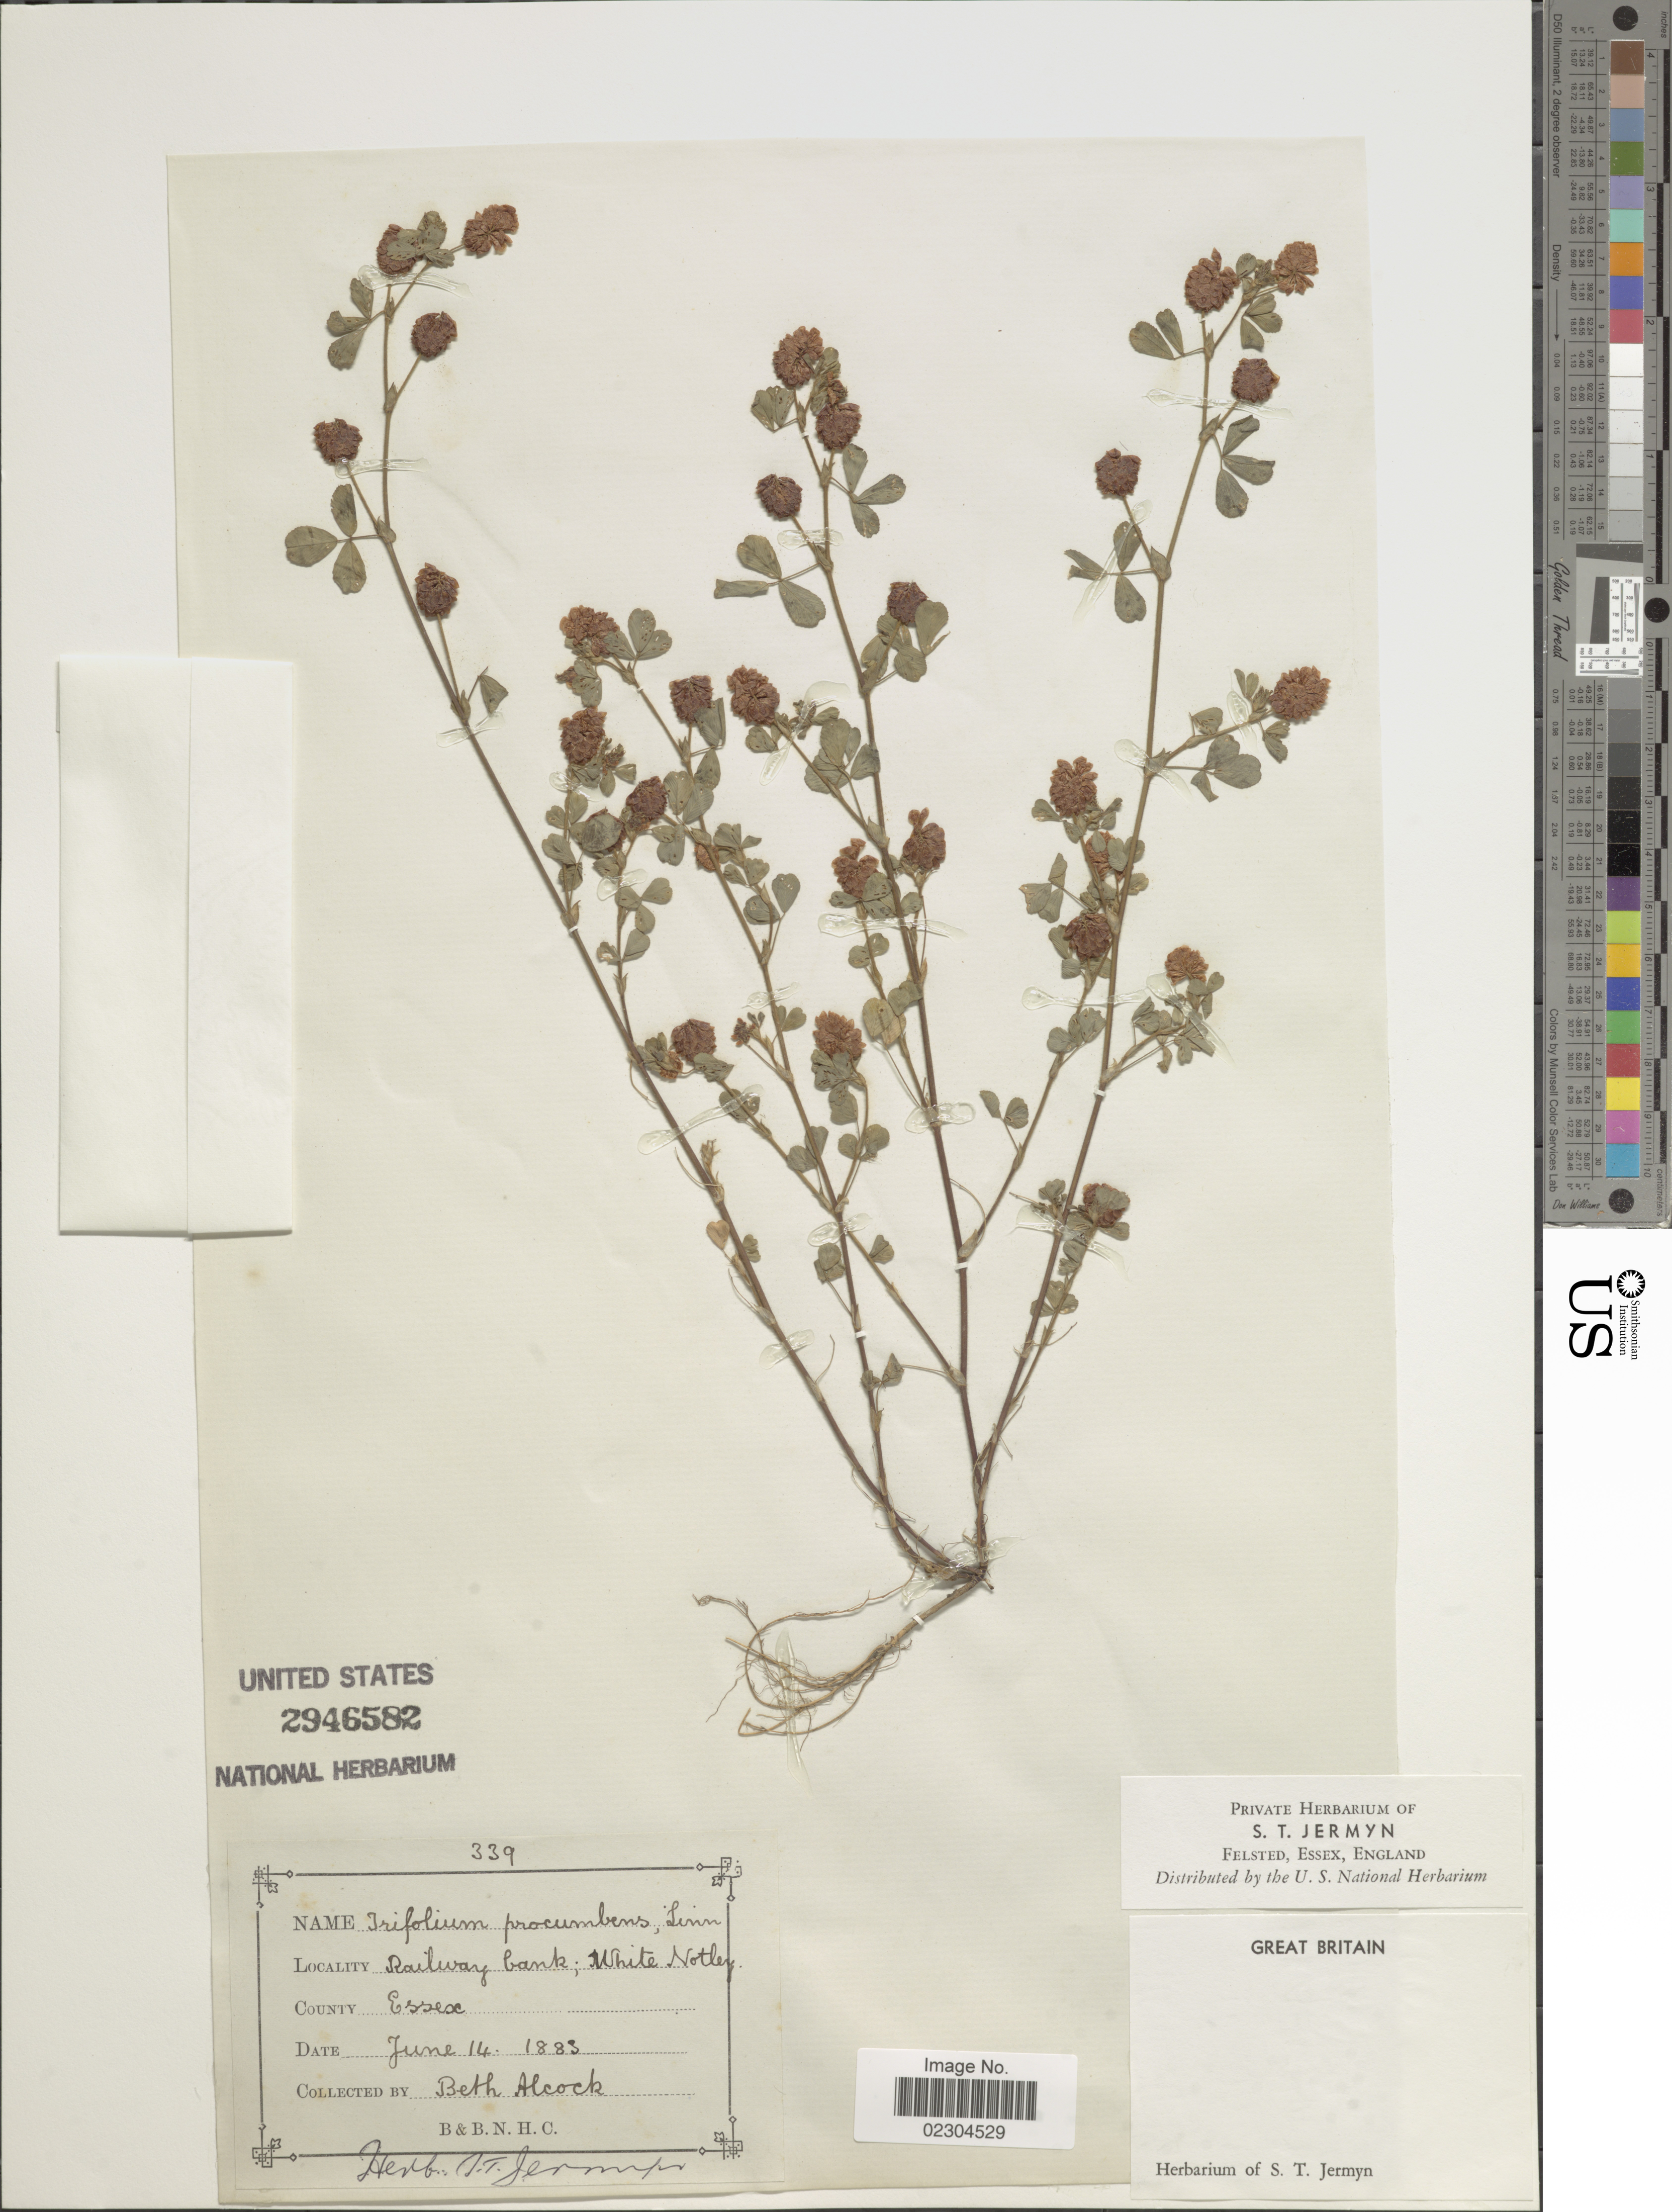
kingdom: Plantae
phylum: Tracheophyta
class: Magnoliopsida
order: Fabales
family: Fabaceae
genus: Trifolium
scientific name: Trifolium procumbens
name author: L.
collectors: B. Alcock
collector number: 339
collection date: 1883-06-14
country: United Kingdom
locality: Great Britain, Railway bank, White Notley, County Essex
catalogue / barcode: US 2946582